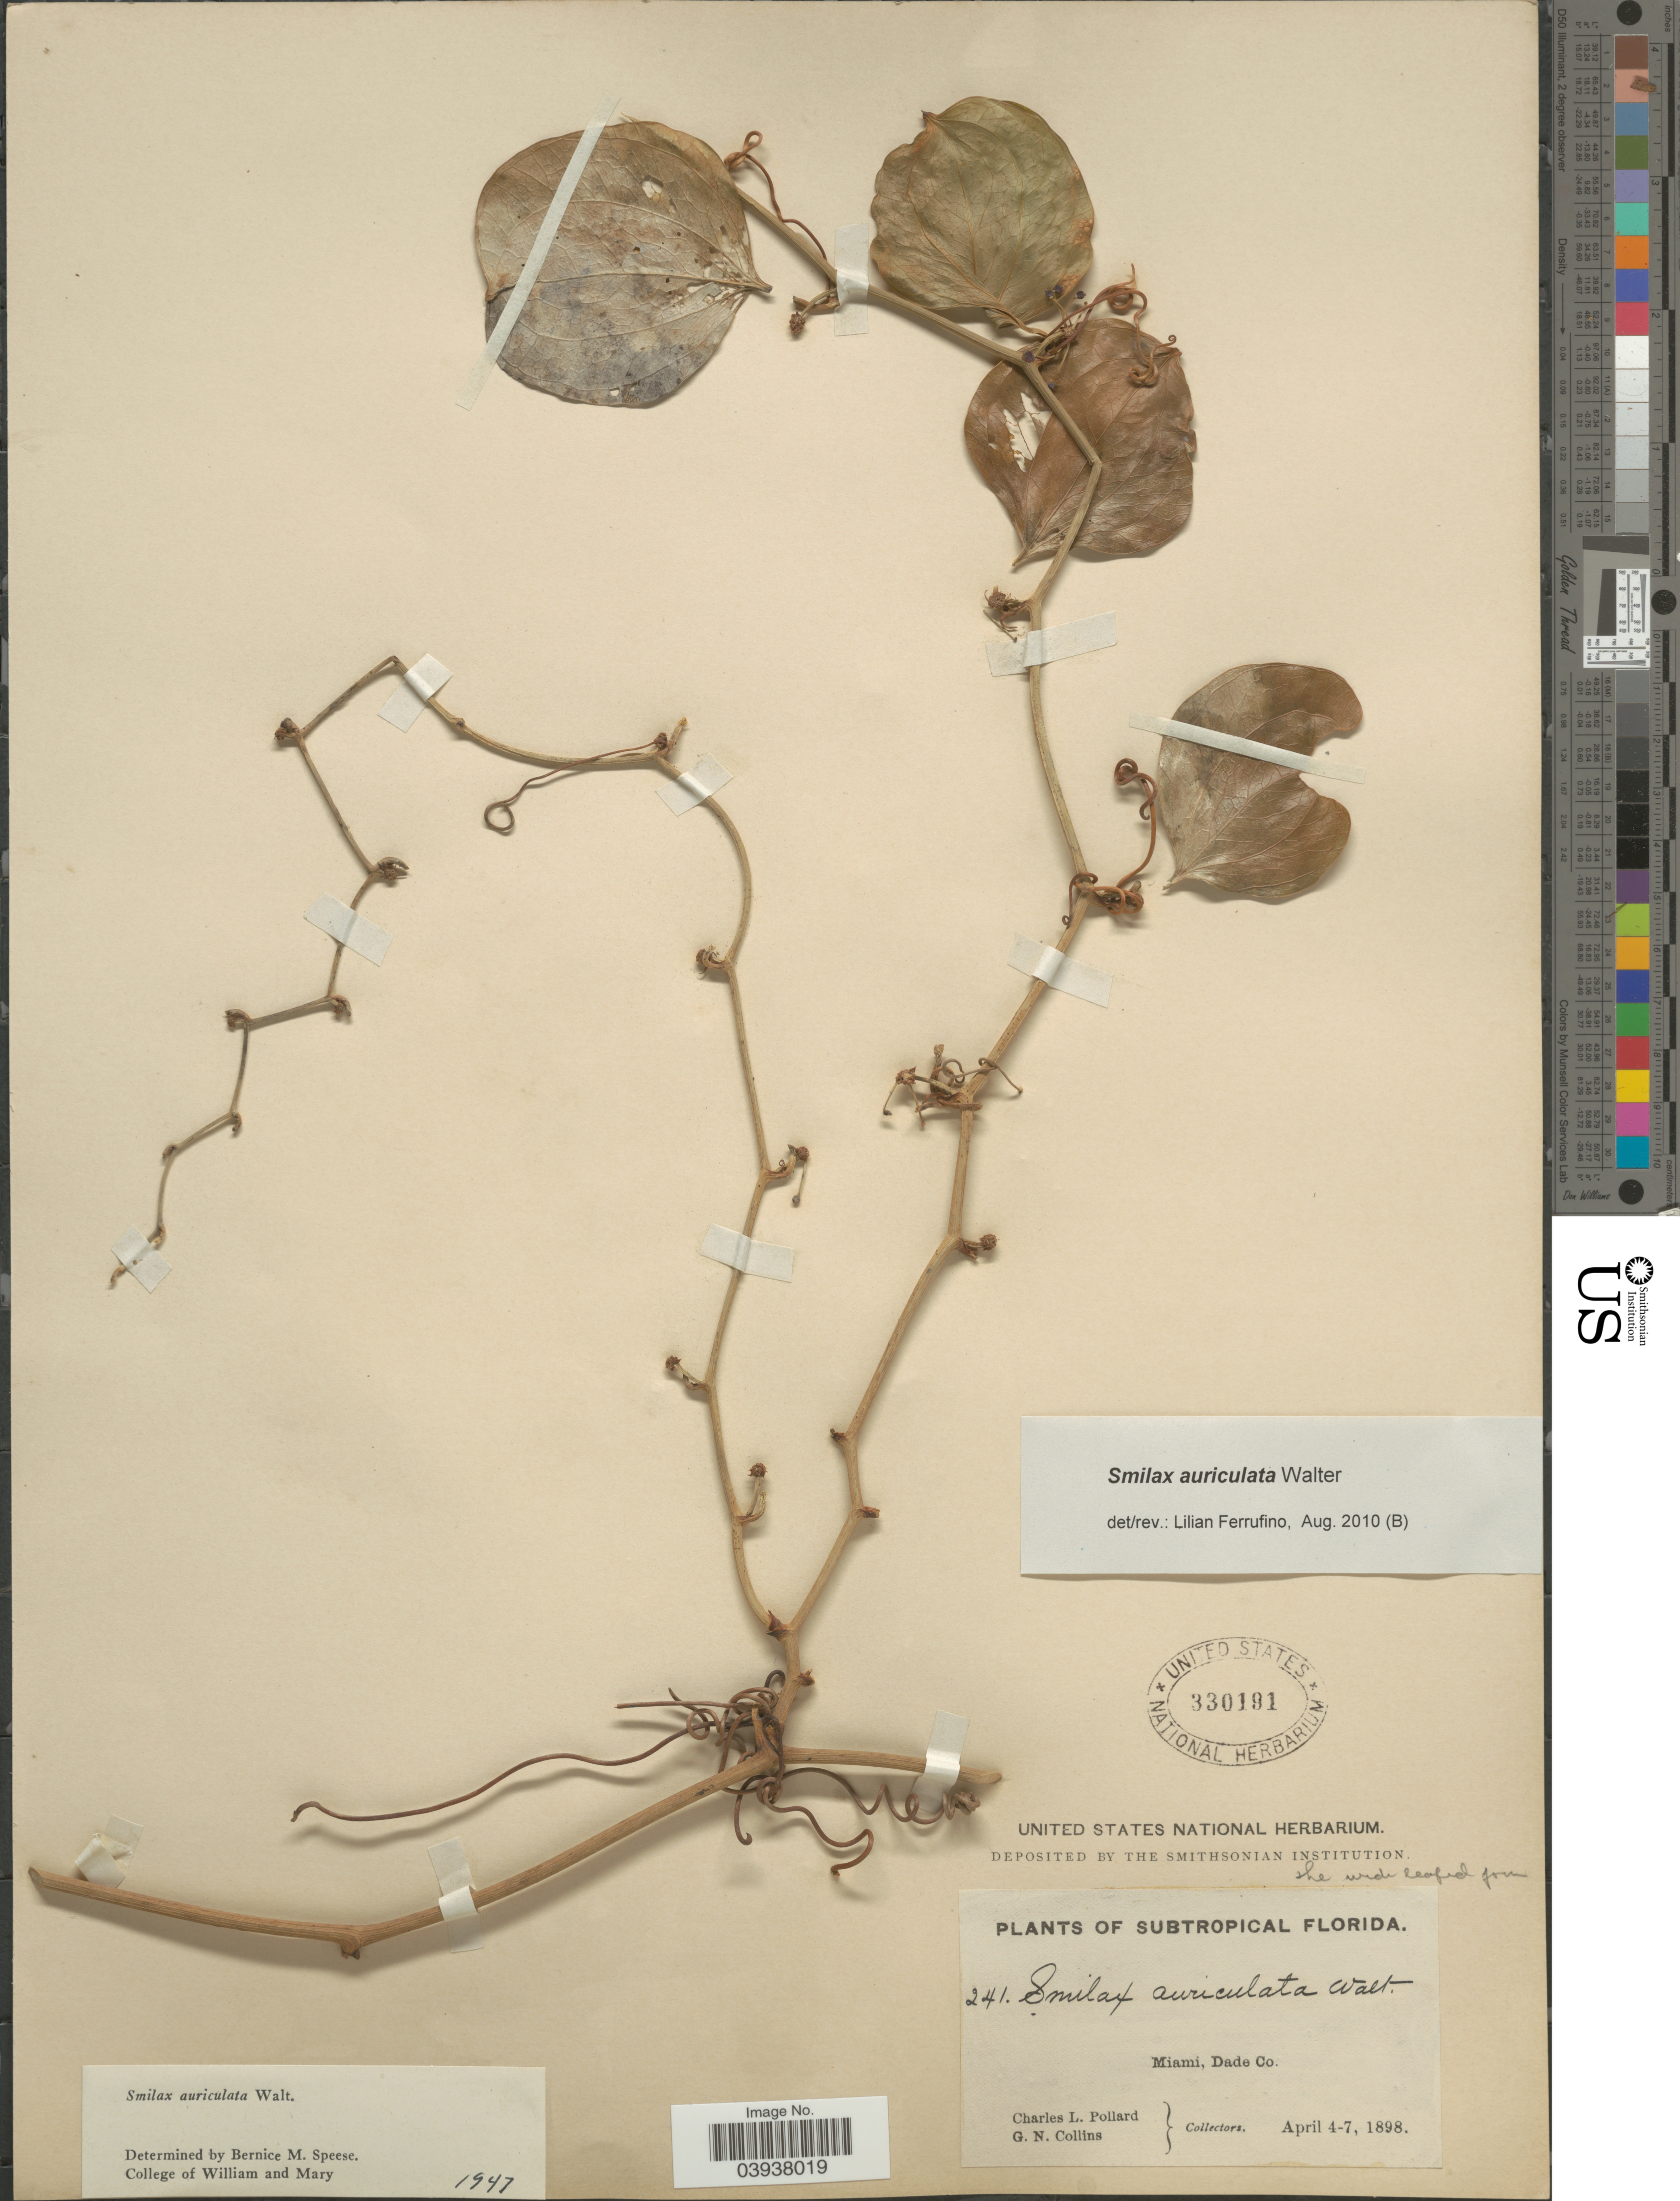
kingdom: Plantae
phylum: Tracheophyta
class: Liliopsida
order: Liliales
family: Smilacaceae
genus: Smilax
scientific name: Smilax auriculata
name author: Walter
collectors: C. L. Pollard & G. Collins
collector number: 241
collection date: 1898-04-04/1898-04-07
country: United States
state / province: Florida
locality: Subtropical Florida. Miami, Dade Co.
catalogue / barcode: US 330191